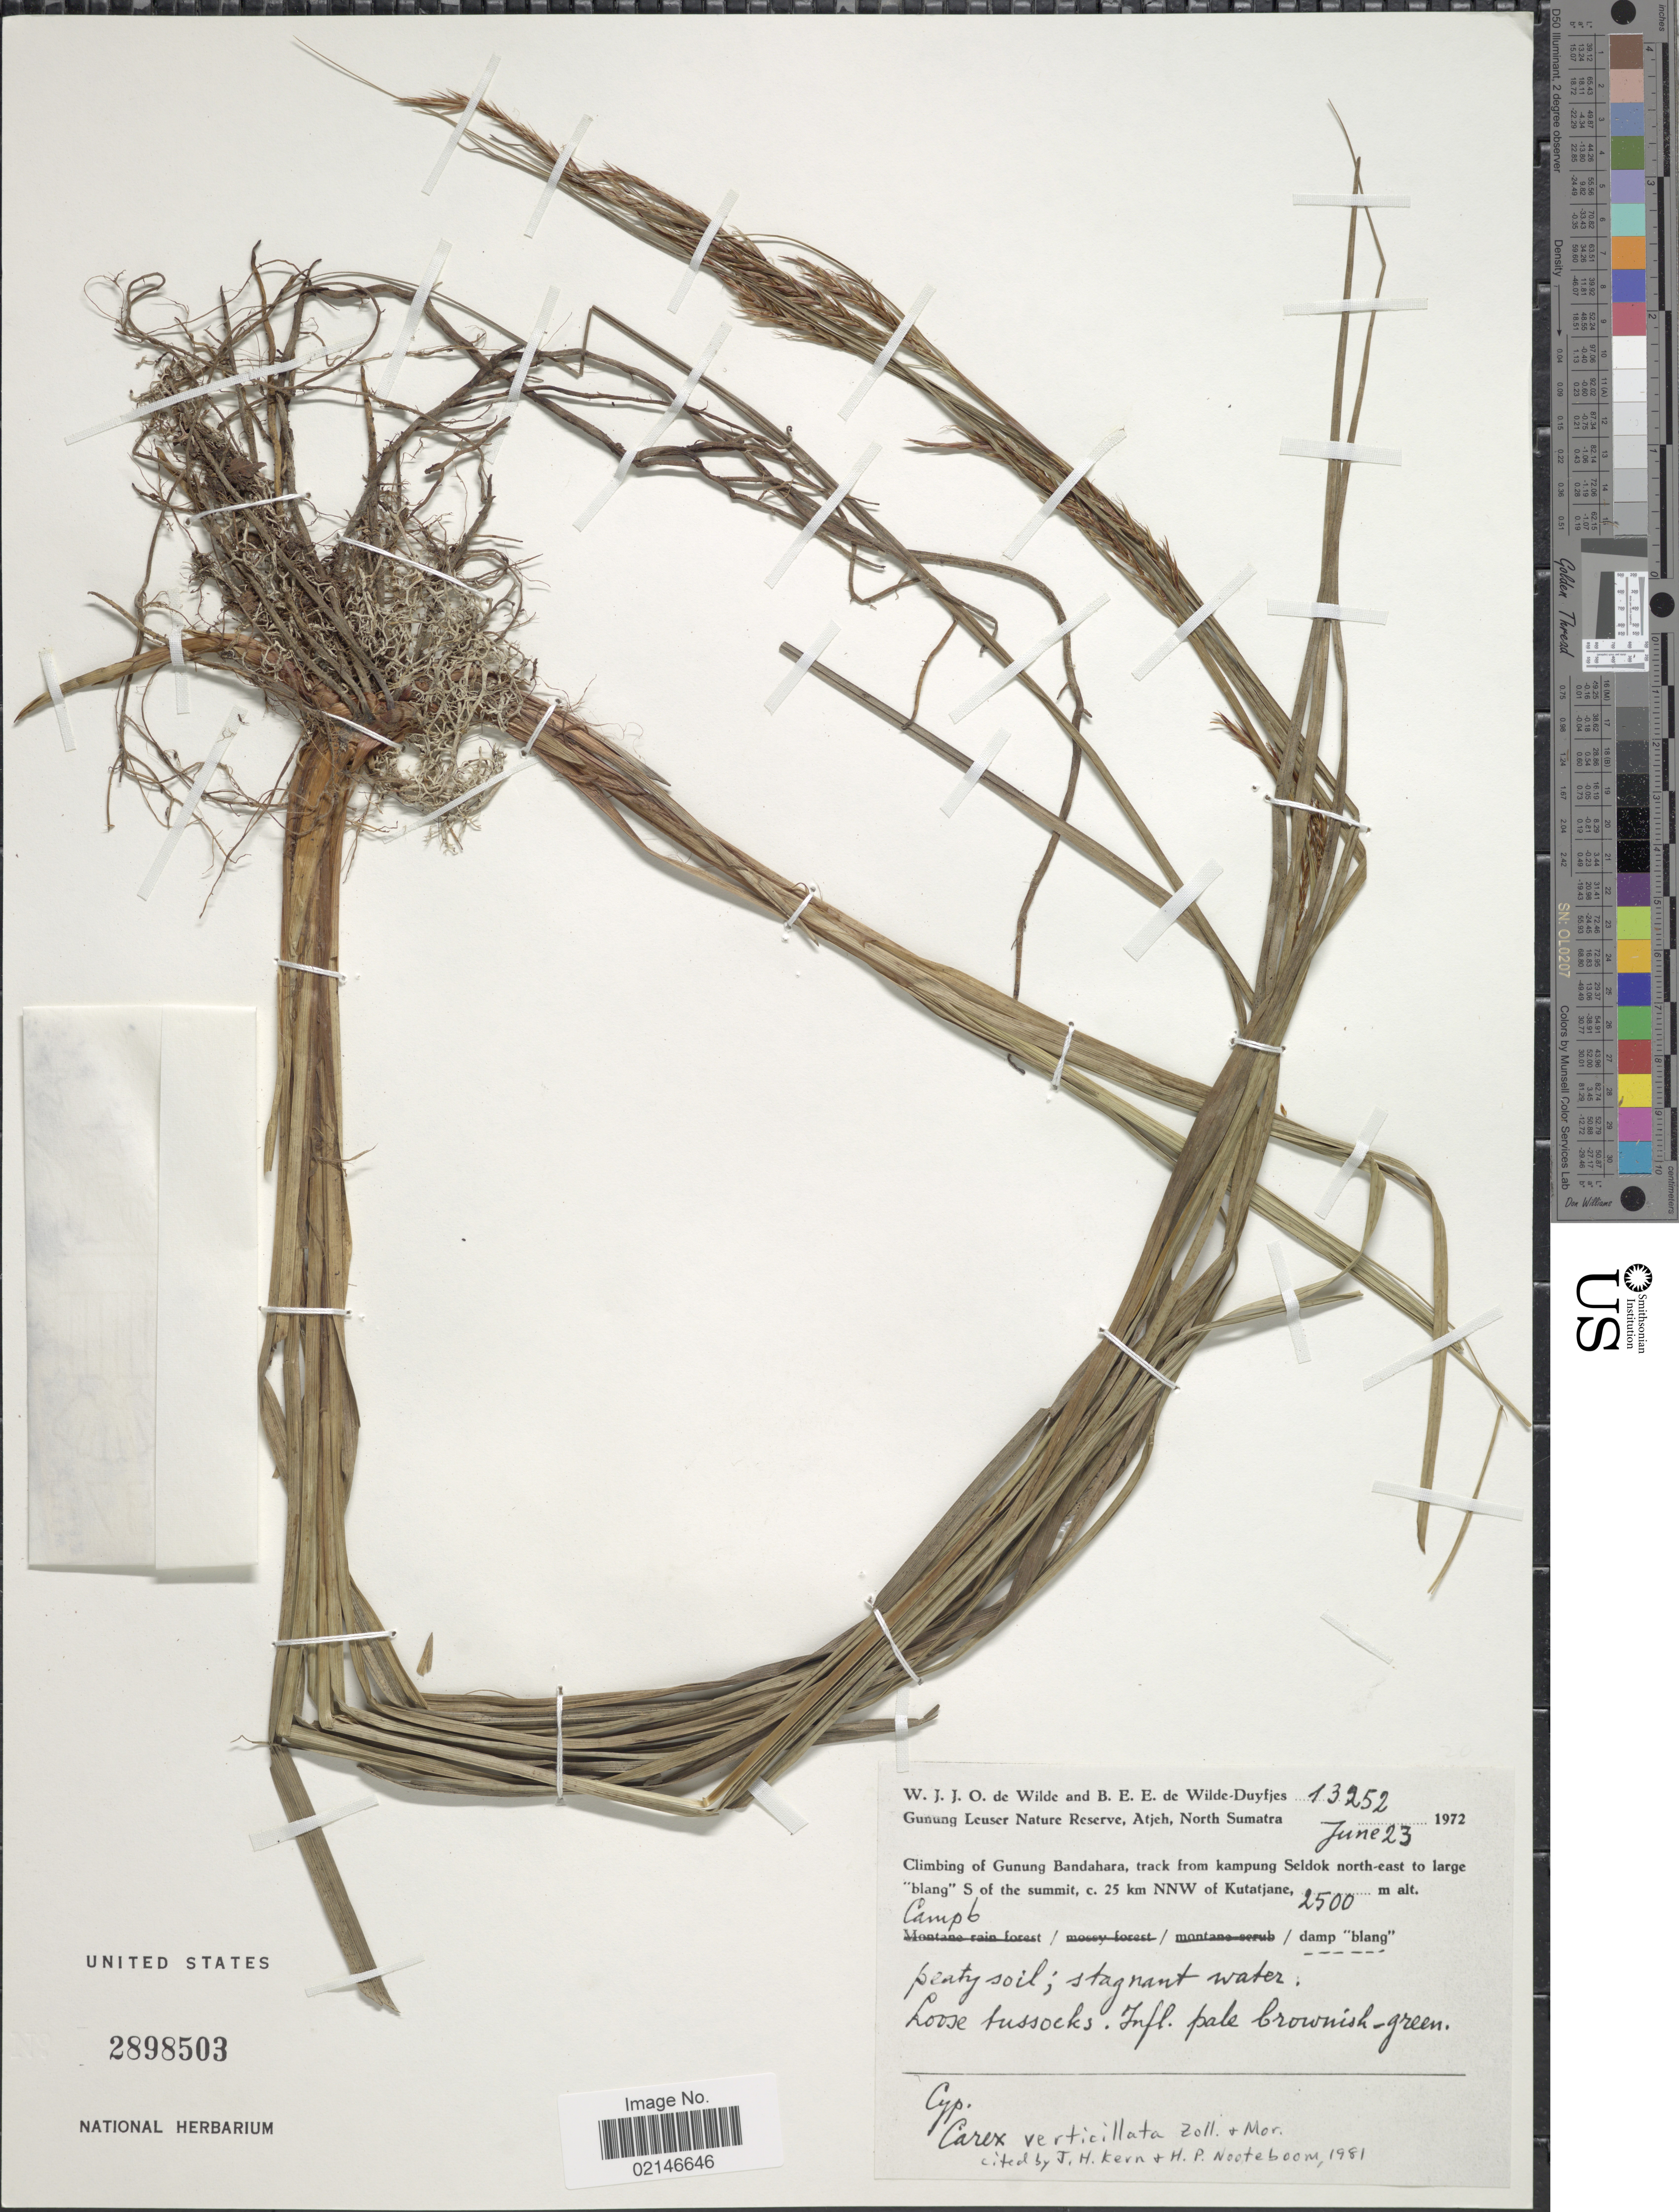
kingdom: Plantae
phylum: Tracheophyta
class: Liliopsida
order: Poales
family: Cyperaceae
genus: Carex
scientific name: Carex verticillata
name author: Zoll. & Moritzi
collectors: W. J. de Wilde & B. E. de Wilde-Duyfjes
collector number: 13252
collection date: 1972-06-23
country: Indonesia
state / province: Sumatra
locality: Gunung Leuser Nature Reserve, Atjeh, North Sumatra, Climbing of Gunung Bandahara, track from kampung Seldo north-east to large "blang" S of the summit, ca. 25 km NNW of Kutatjane, Camp 6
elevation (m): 2500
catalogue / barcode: US 2898503